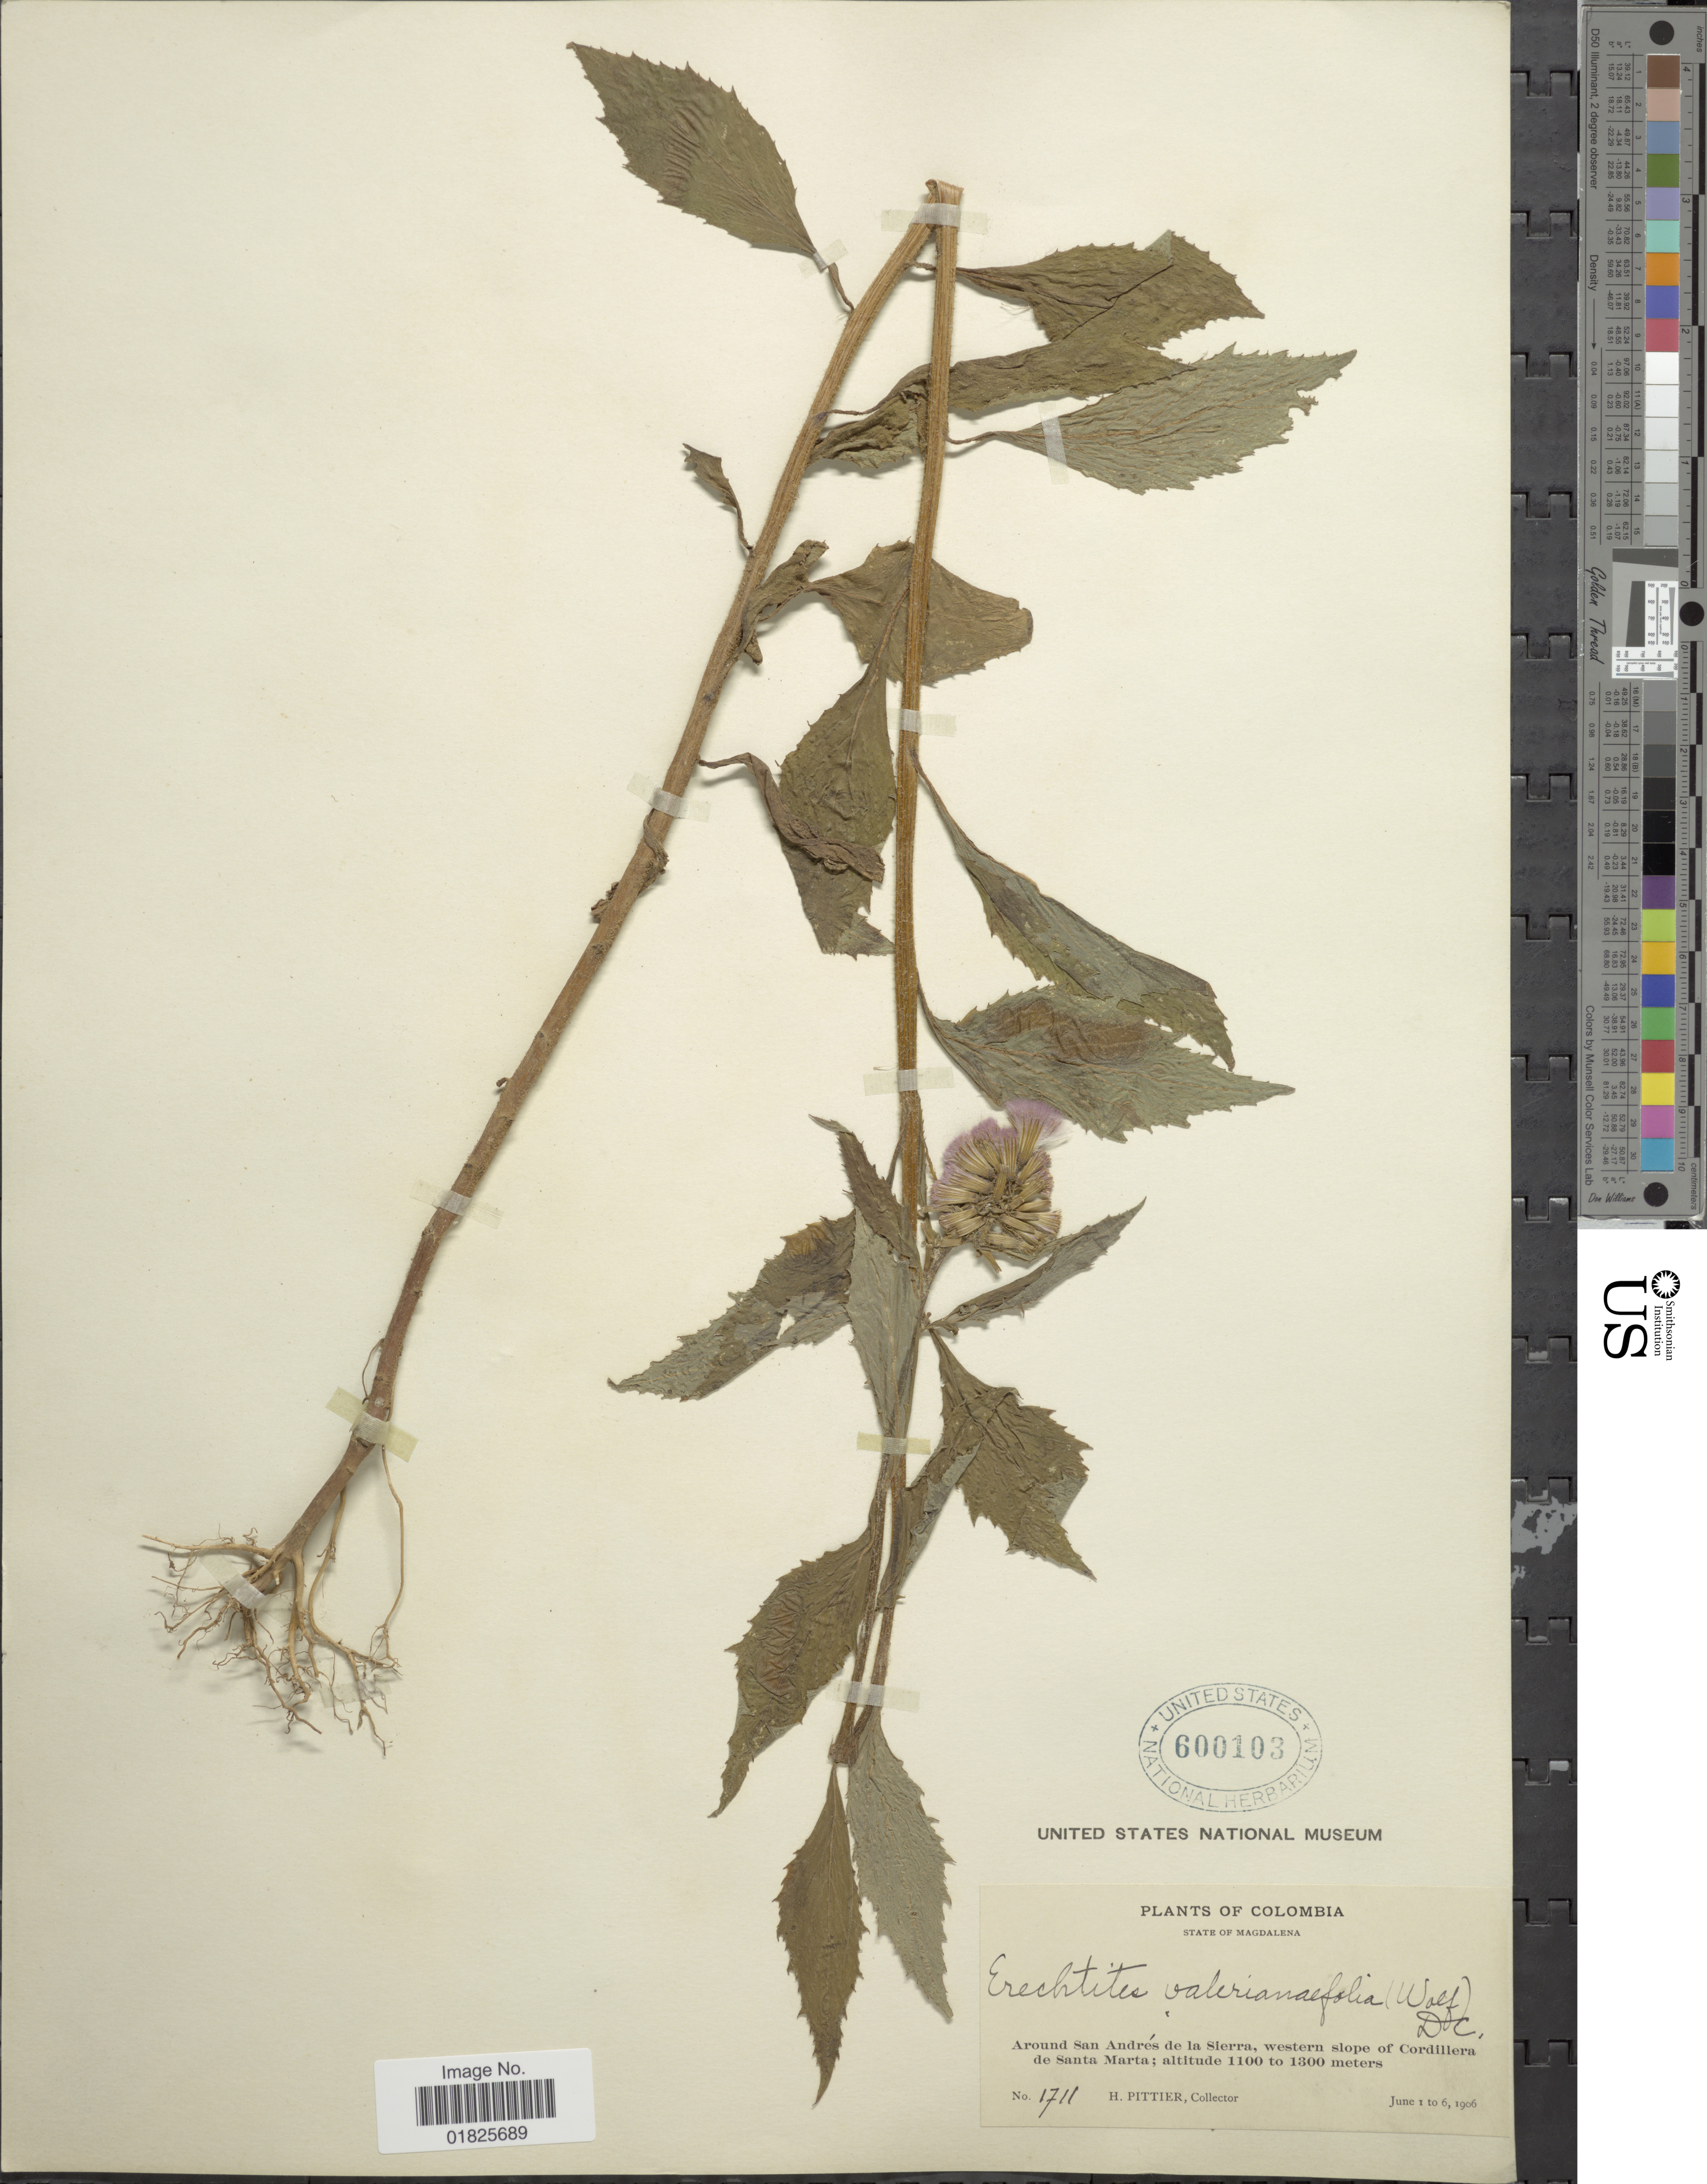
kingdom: Plantae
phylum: Tracheophyta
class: Magnoliopsida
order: Asterales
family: Asteraceae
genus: Erechtites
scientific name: Erechtites valerianifolius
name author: (Link ex Spreng.) DC.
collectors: H. F. Pittier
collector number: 1711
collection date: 1906-06-01/1906-06-06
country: Colombia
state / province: Magdalena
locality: Around San Andres de la Sierra, western slope of Cordillera de Santa Marta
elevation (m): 1100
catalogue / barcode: US 600103